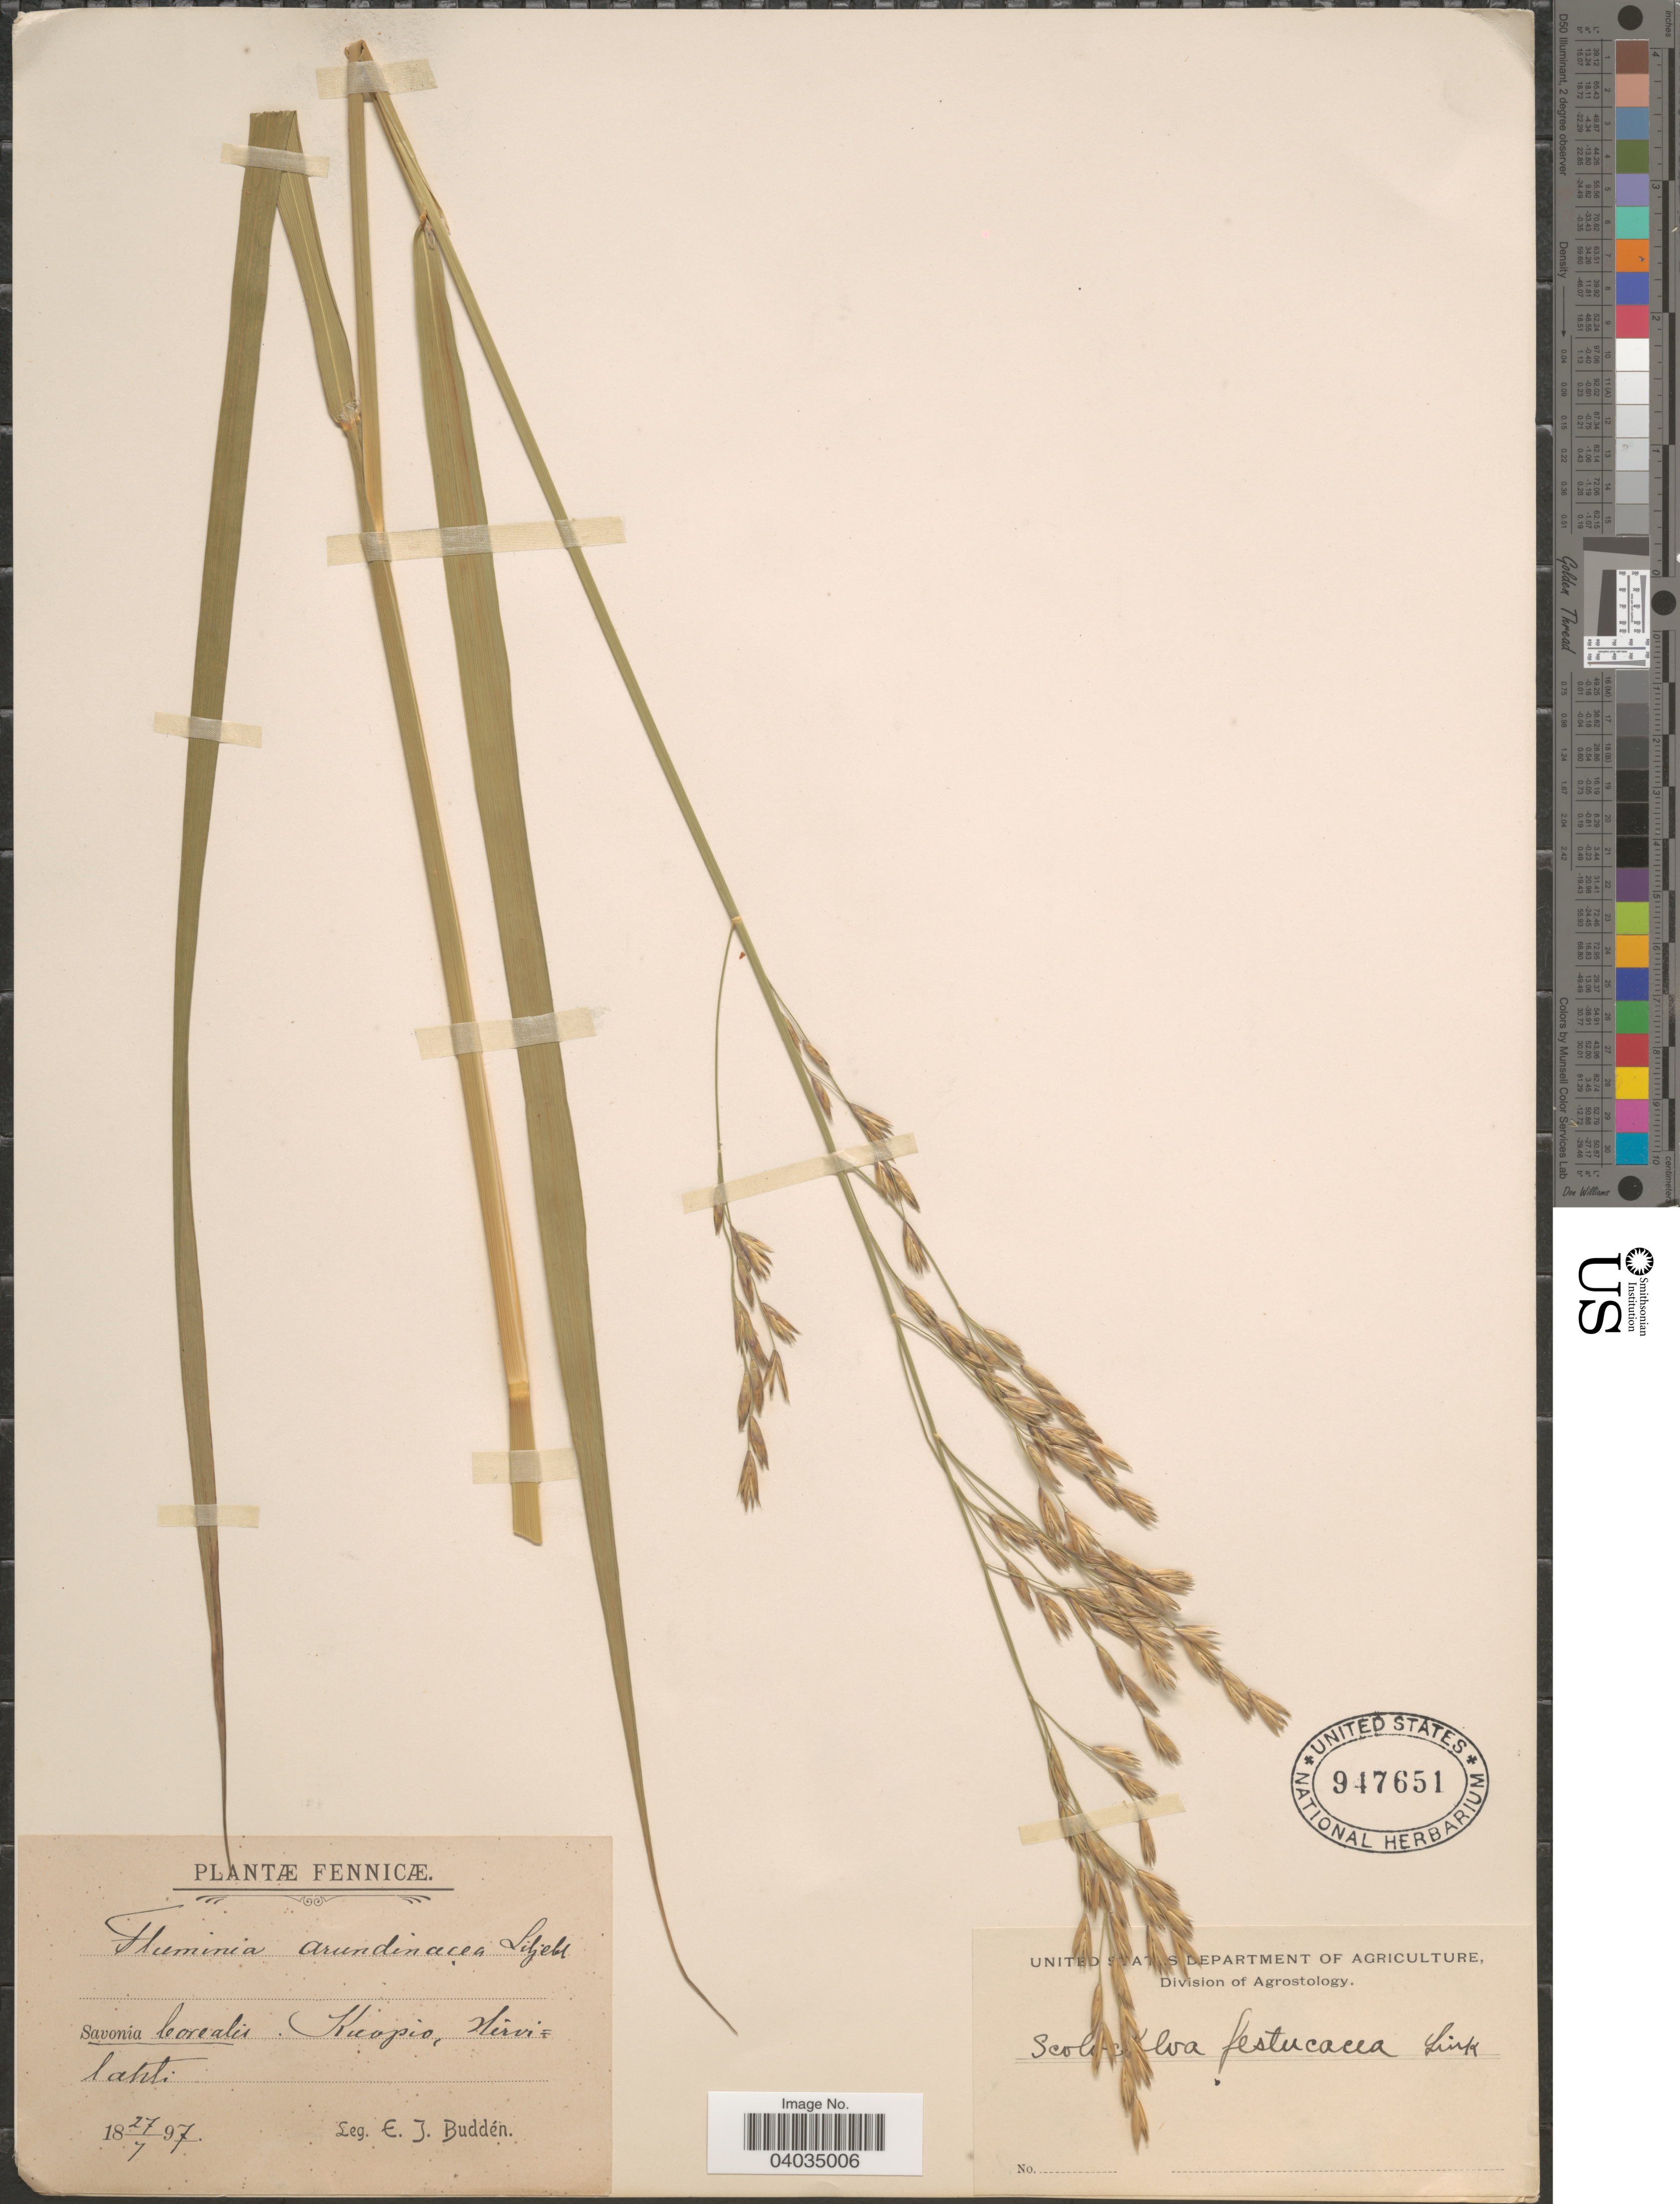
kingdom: Plantae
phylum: Tracheophyta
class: Liliopsida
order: Poales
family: Poaceae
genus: Scolochloa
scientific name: Scolochloa festucacea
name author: (Willd.) Link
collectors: E. Buddén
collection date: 1897-07-27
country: Finland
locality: Fennicæ. Savonia borealis. Kuopio, Hirvilahti.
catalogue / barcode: US 947651